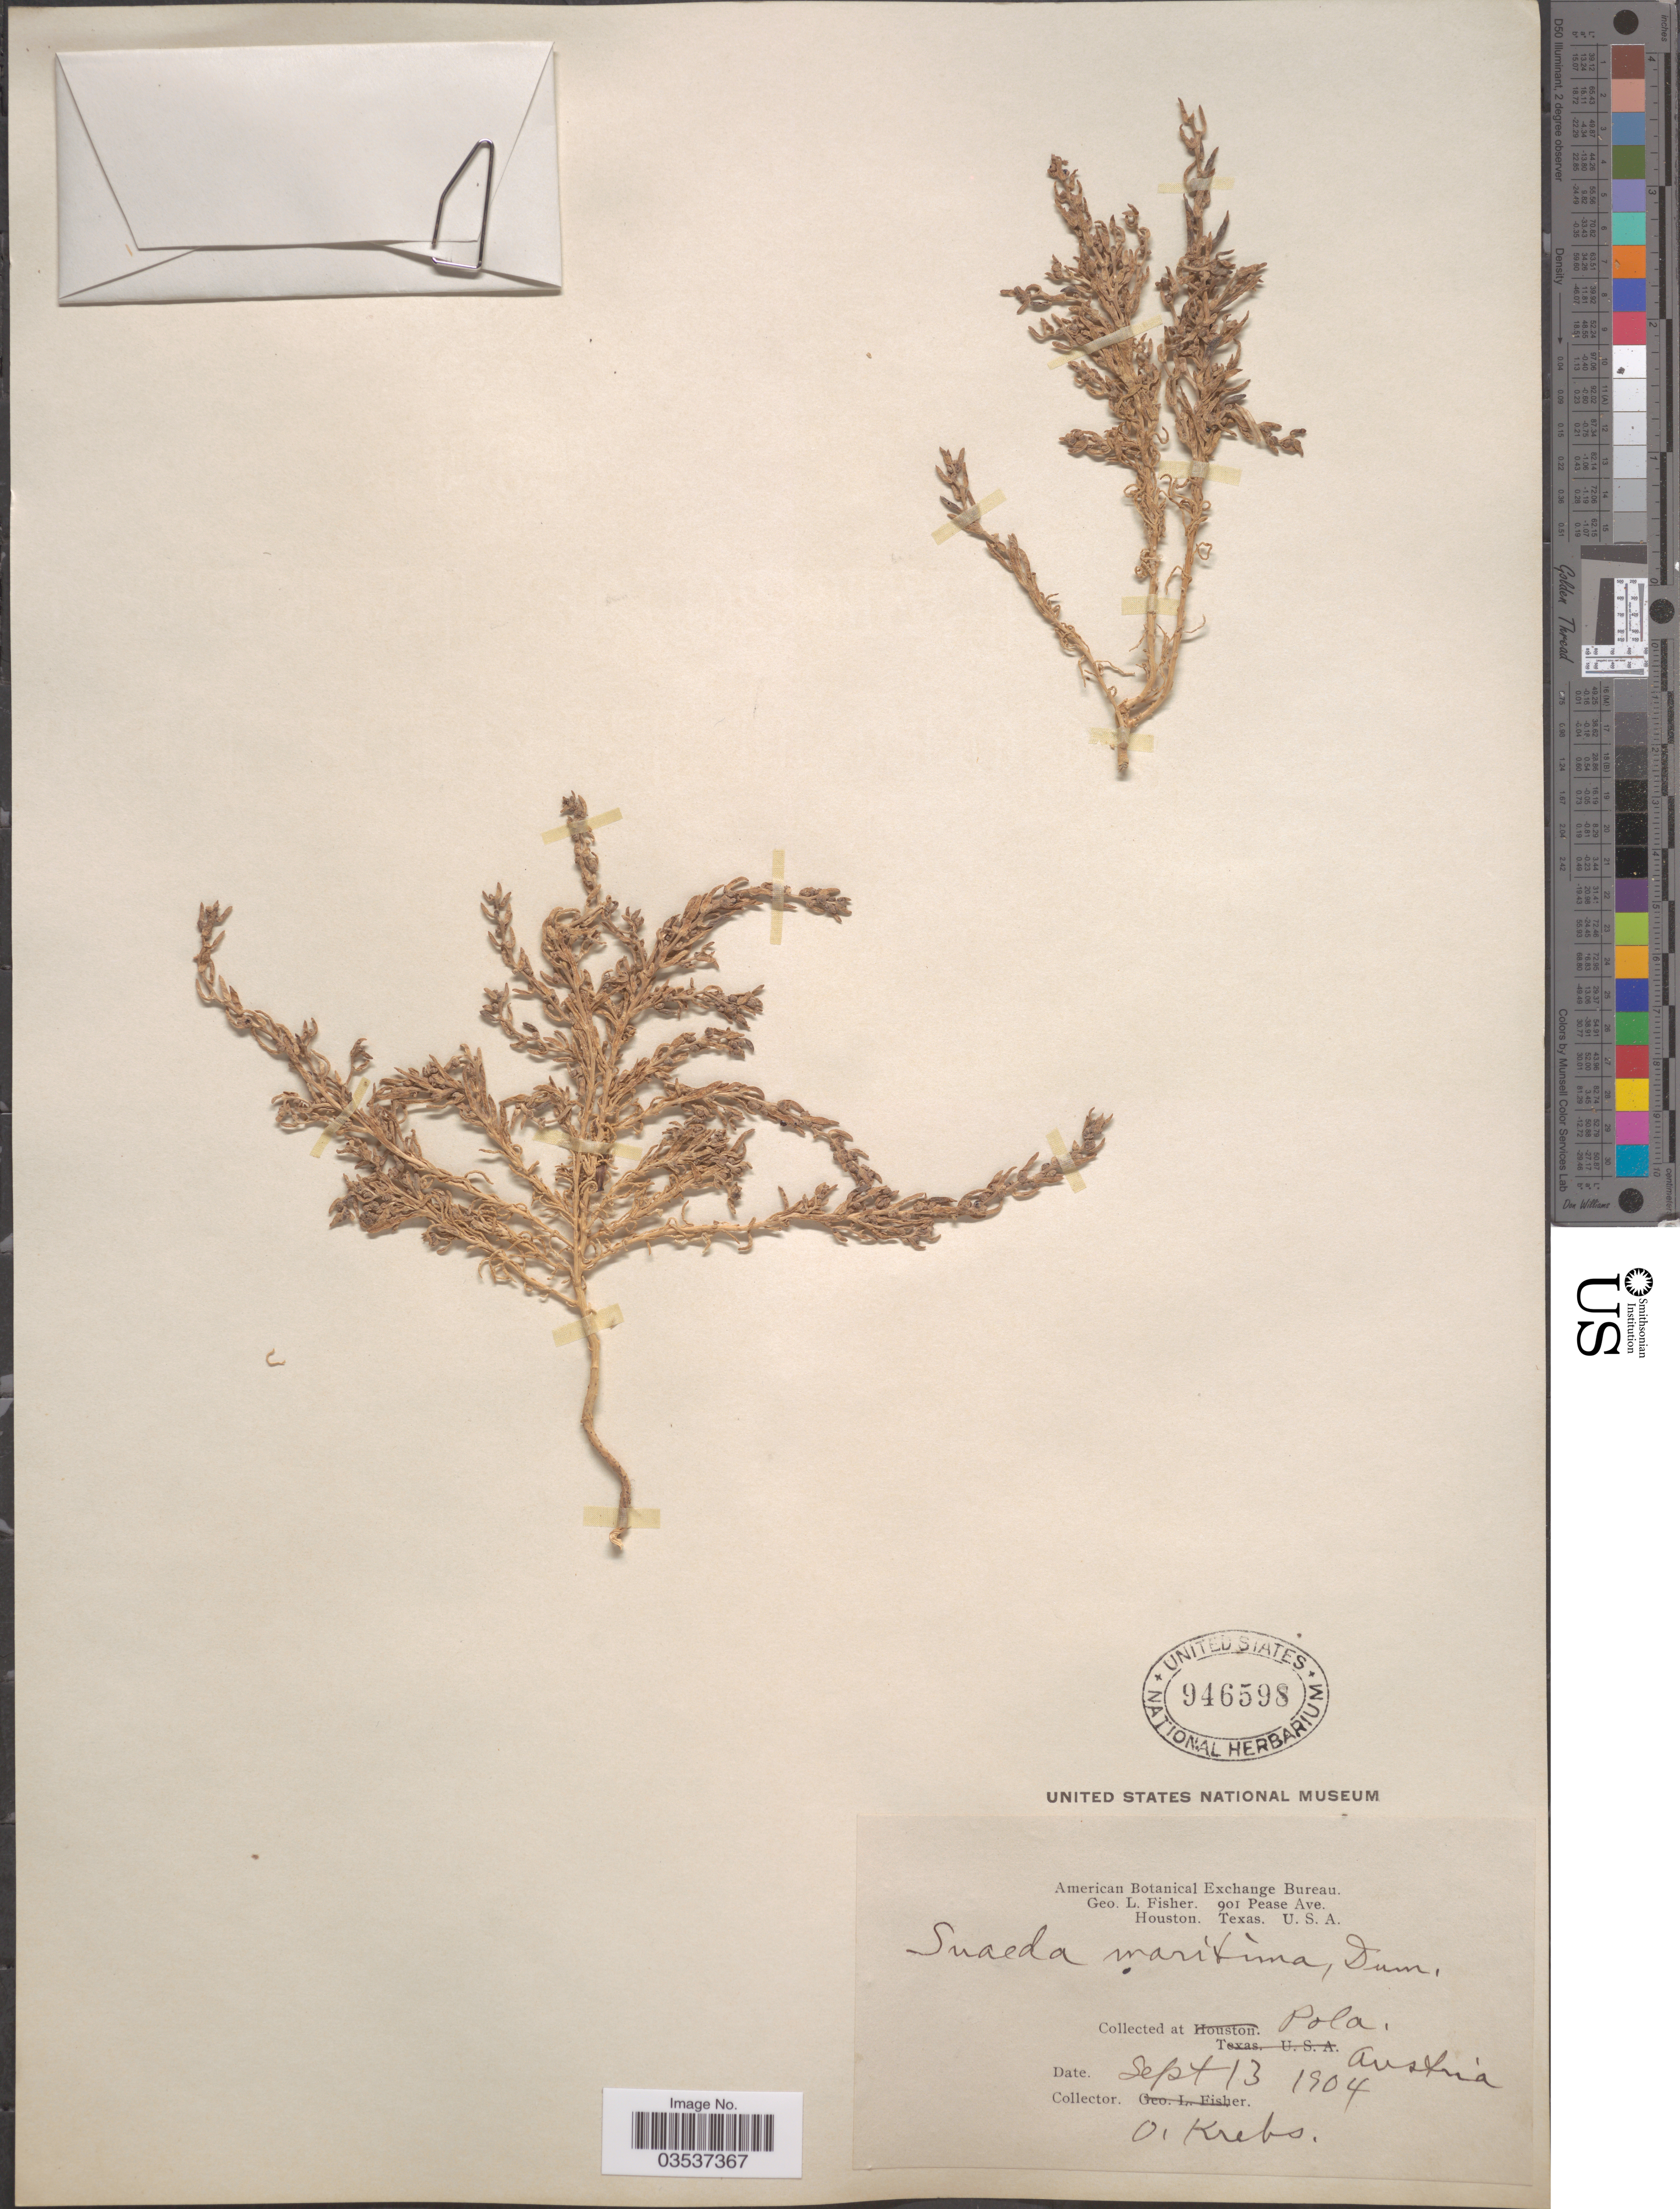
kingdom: Plantae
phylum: Tracheophyta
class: Magnoliopsida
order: Caryophyllales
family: Amaranthaceae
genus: Suaeda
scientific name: Suaeda maritima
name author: (L.) Dumort.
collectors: O. Krebs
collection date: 1904-09-13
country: Croatia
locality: Pola, Austria [=Pula, now in Croatia]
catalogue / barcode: US 946598